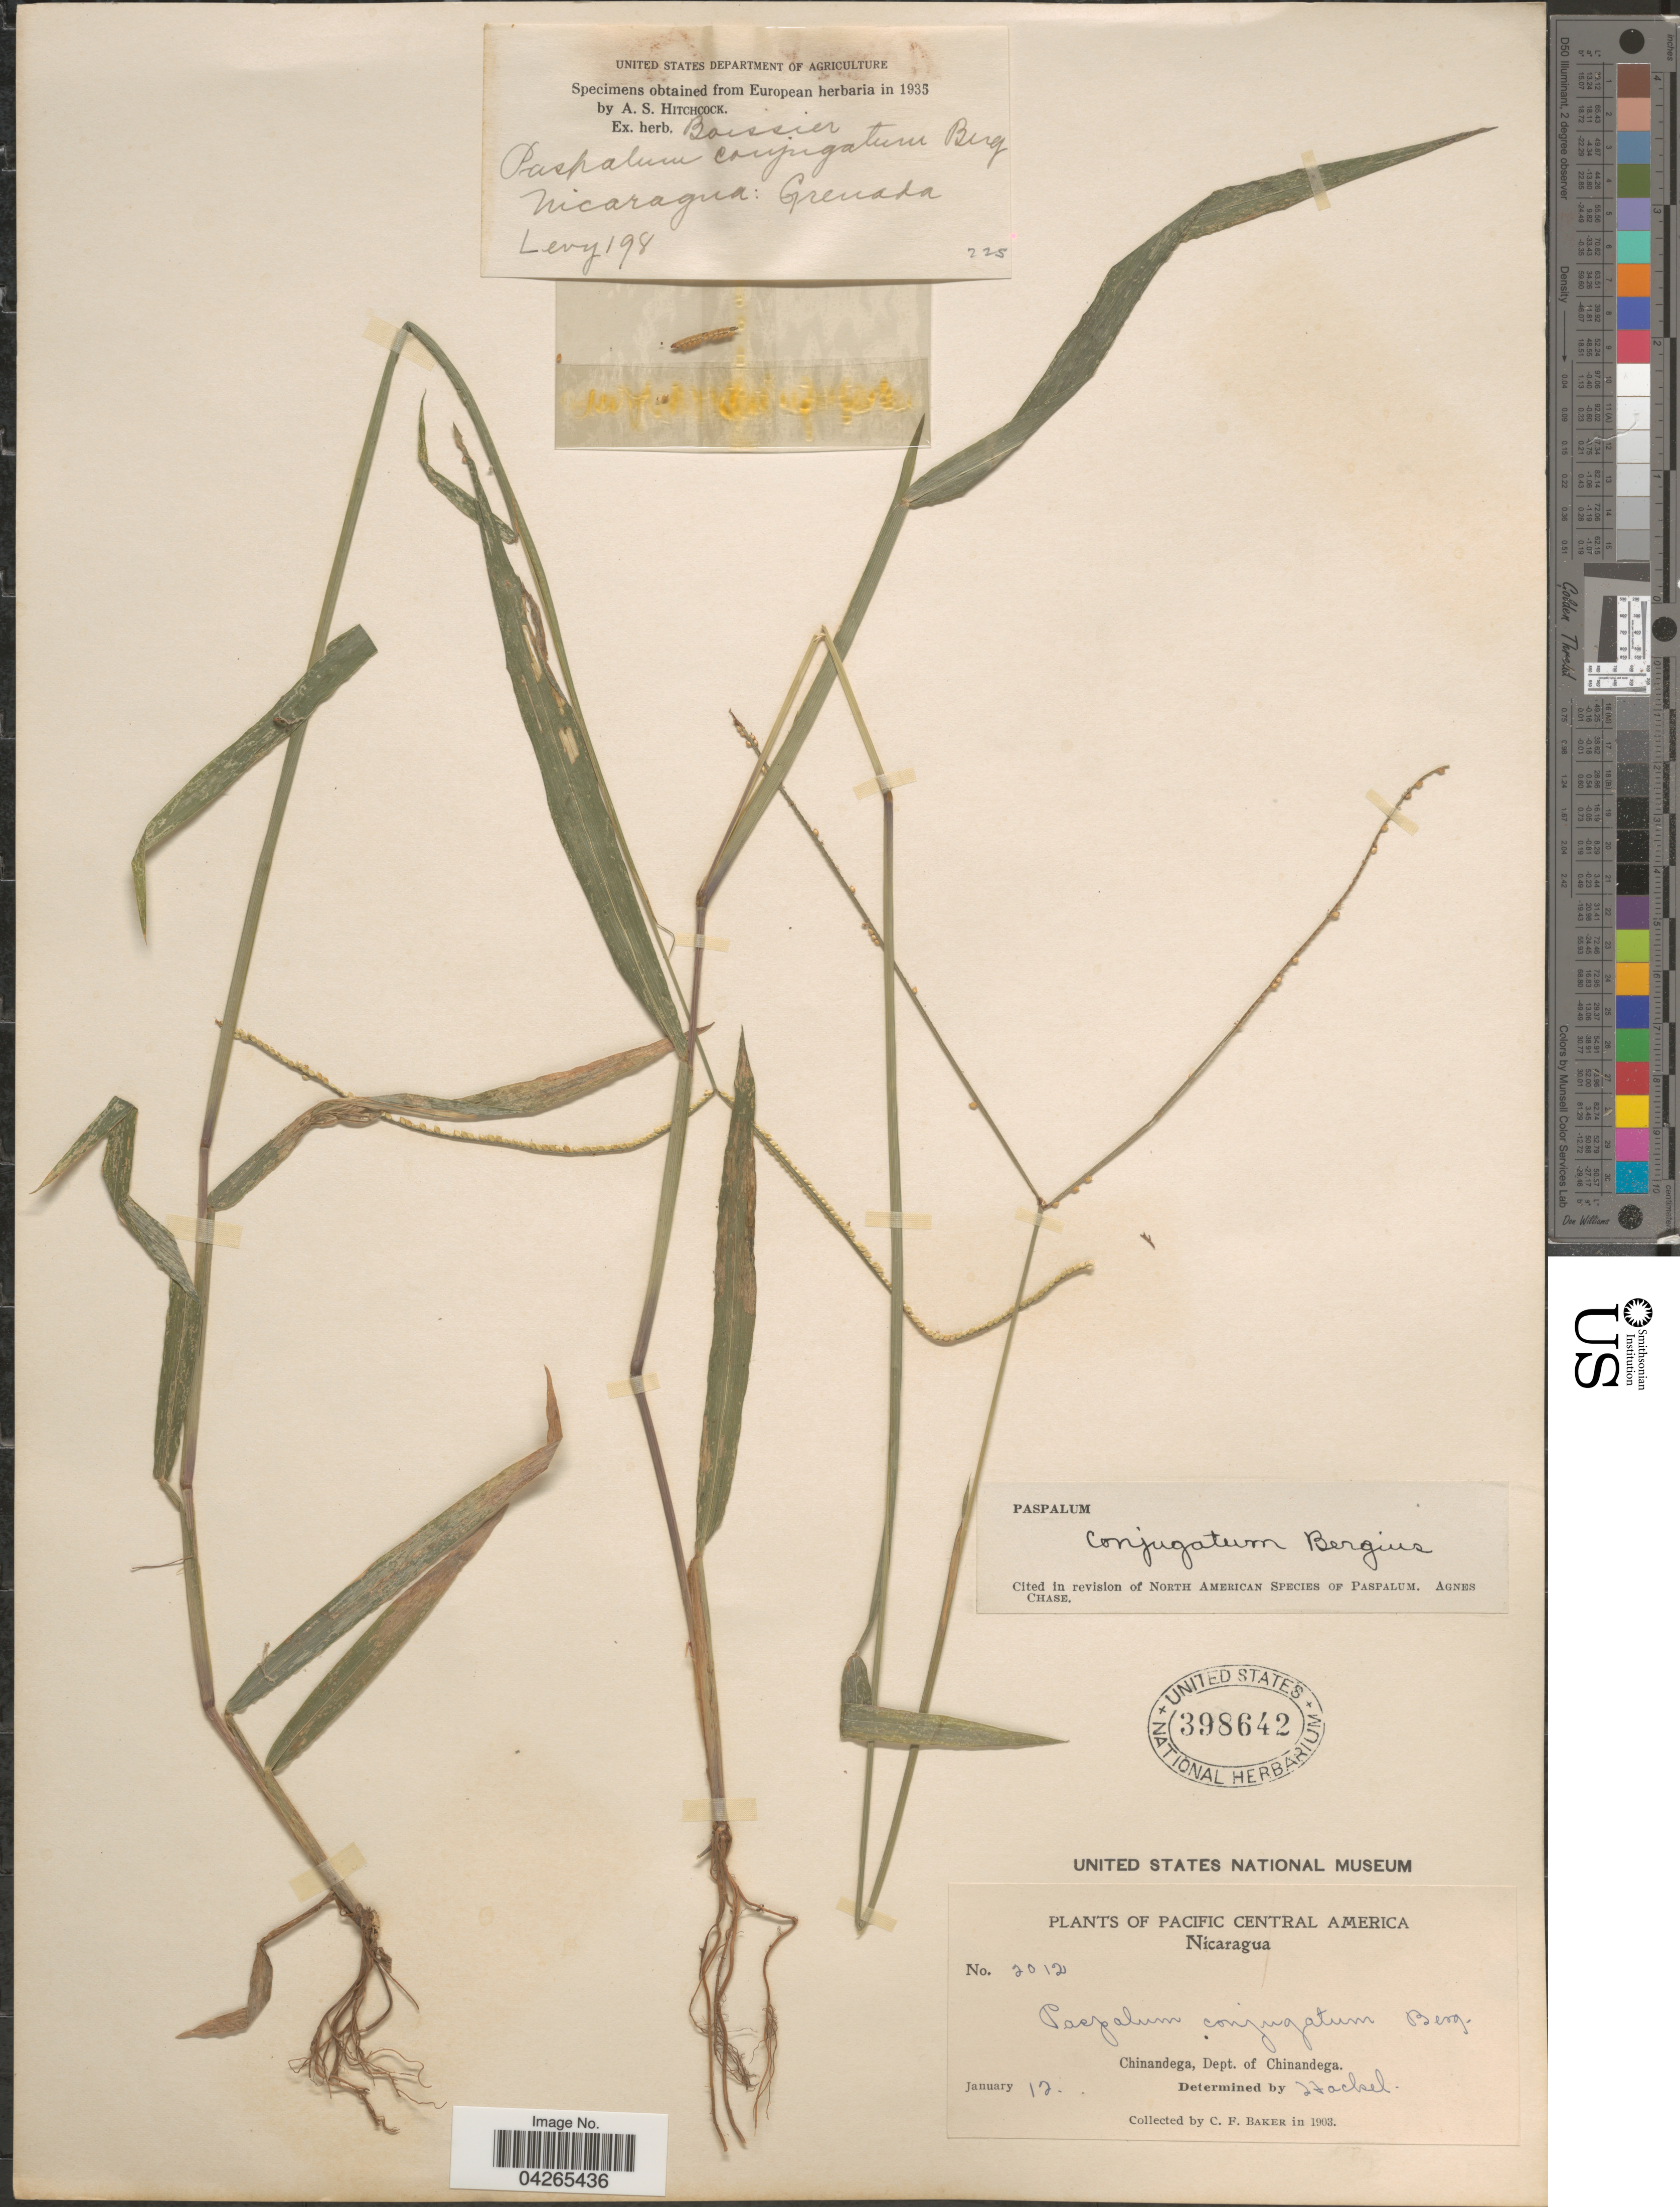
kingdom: Plantae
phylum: Tracheophyta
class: Liliopsida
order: Poales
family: Poaceae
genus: Paspalum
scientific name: Paspalum conjugatum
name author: P.J. Bergius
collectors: -. Levy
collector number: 198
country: Nicaragua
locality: Grenada.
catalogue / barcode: US 398642-2